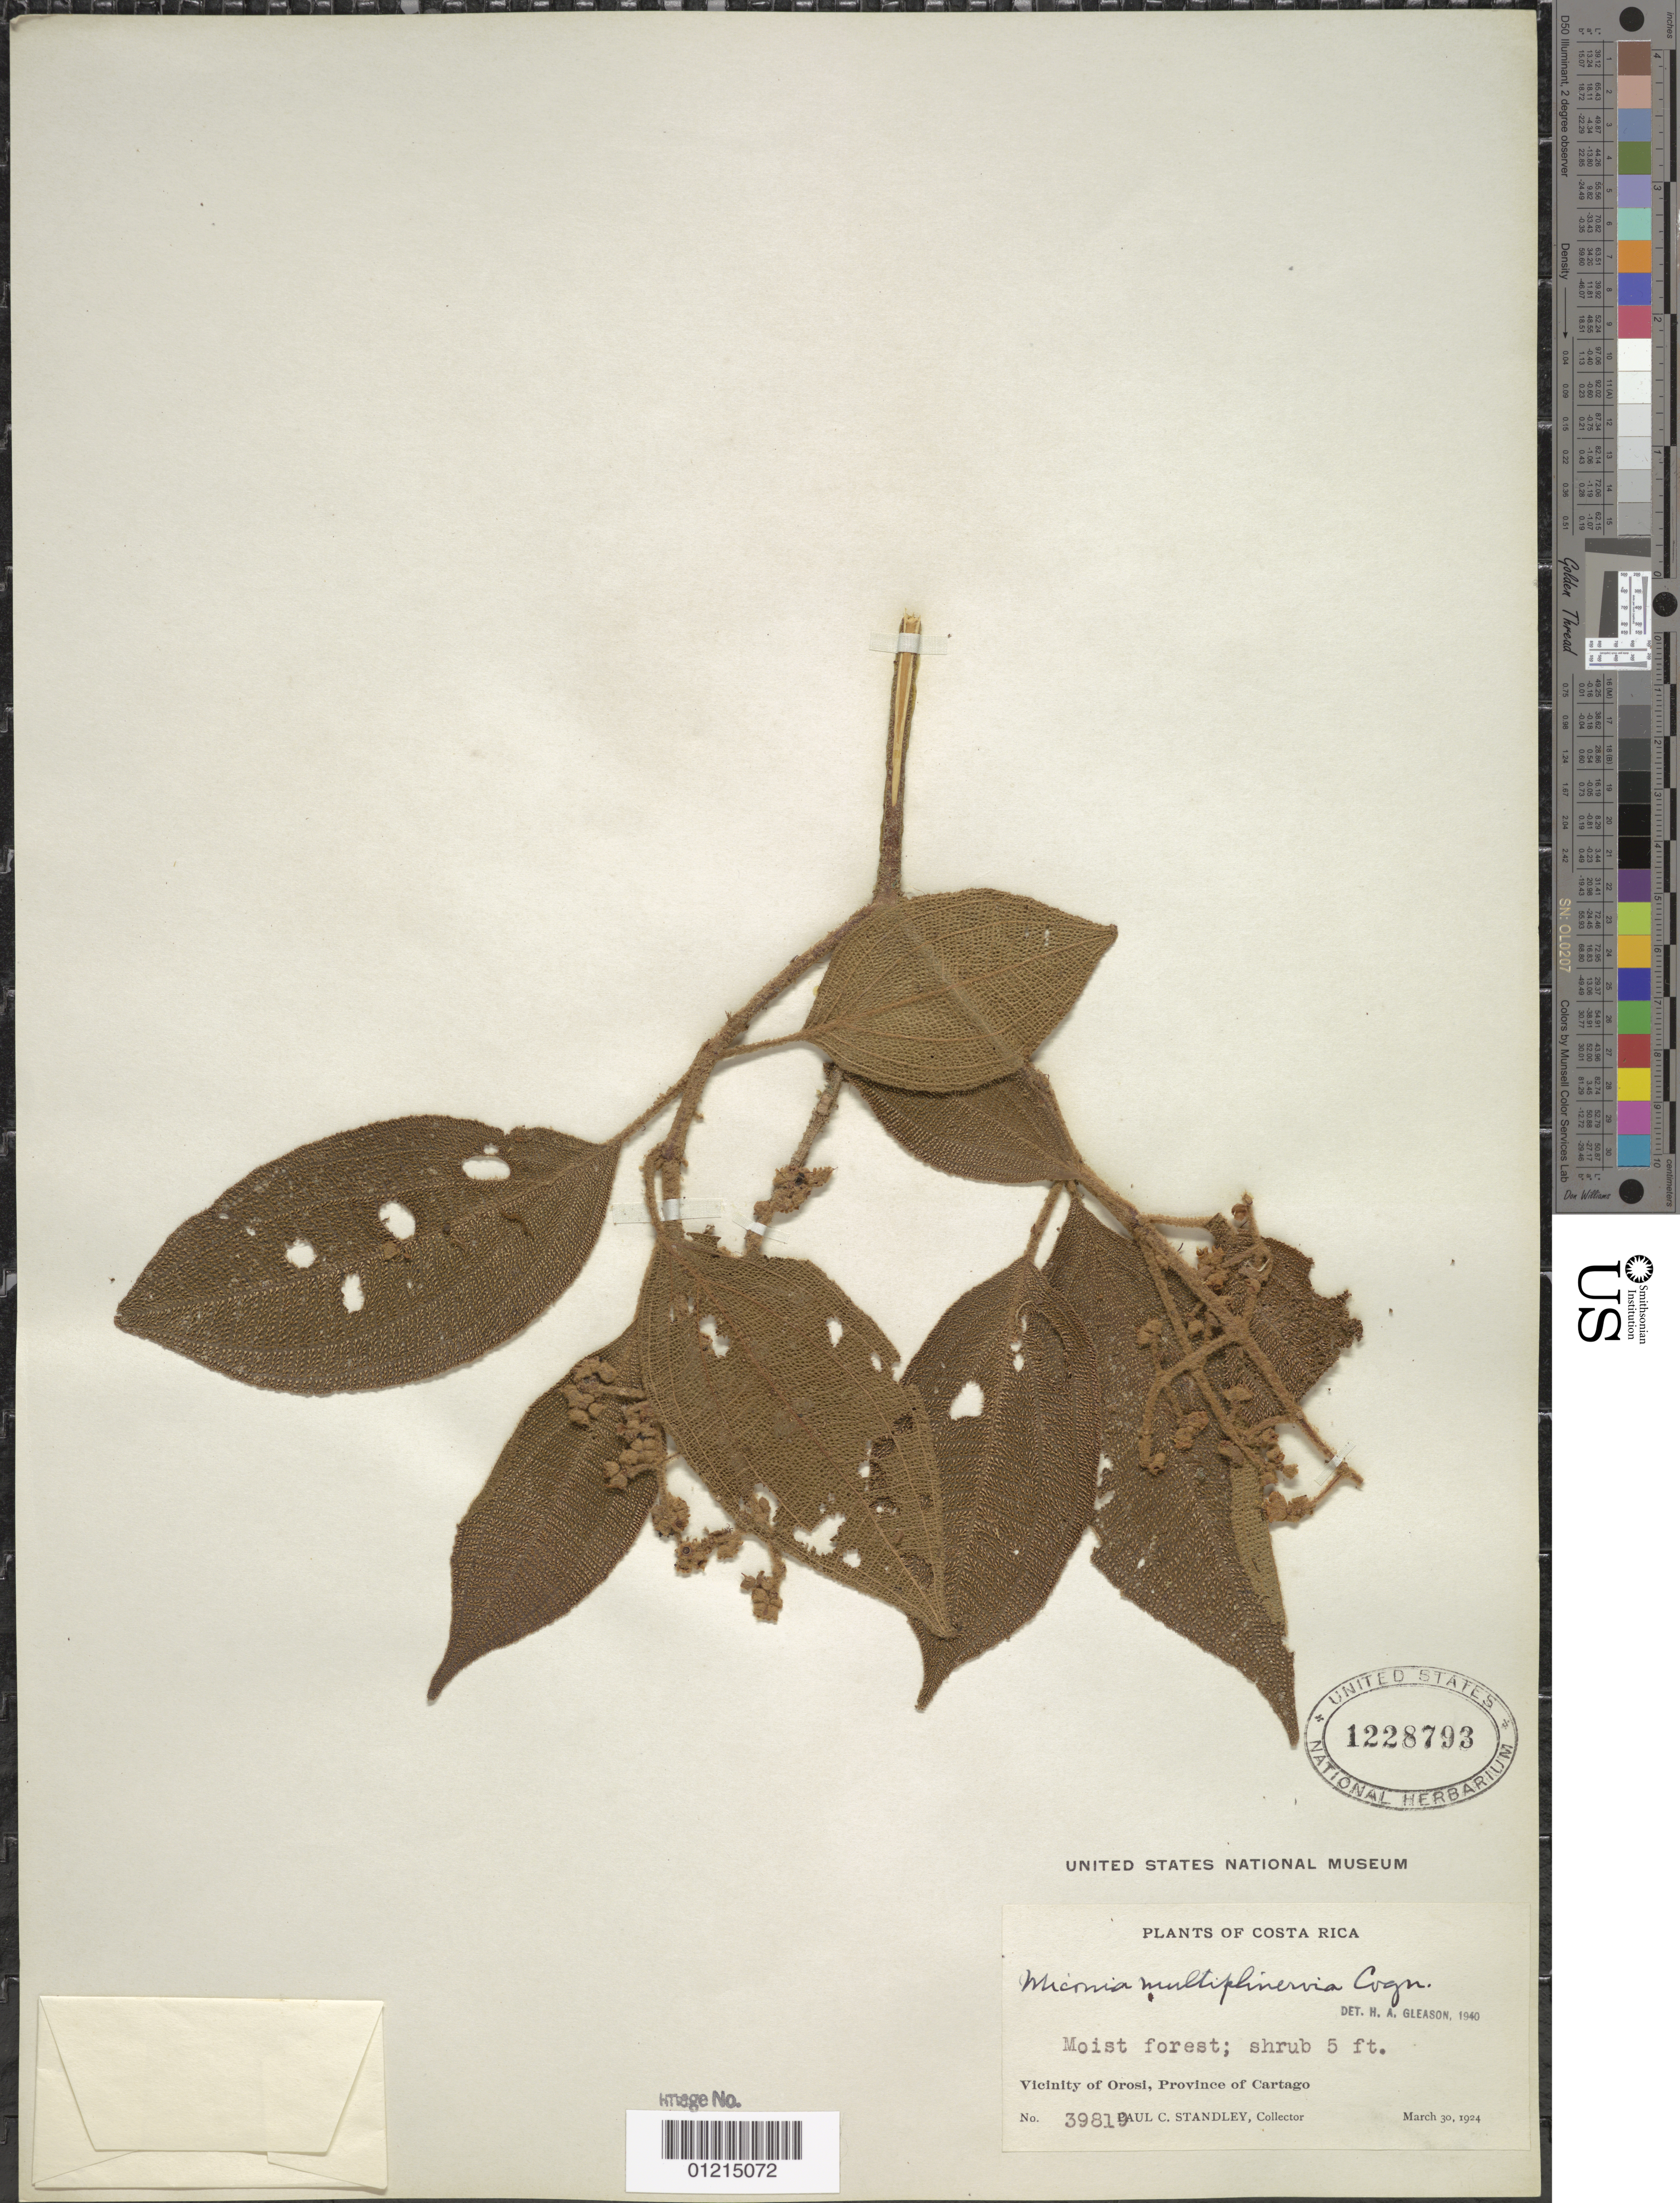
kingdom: Plantae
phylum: Tracheophyta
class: Magnoliopsida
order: Myrtales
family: Melastomataceae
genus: Miconia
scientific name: Miconia multiplinervia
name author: Cogn.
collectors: P. C. Standley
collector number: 39819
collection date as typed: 30 Mar 1924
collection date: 1924-03-30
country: Costa Rica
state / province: Cartago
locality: Vicinity of Orosi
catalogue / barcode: US 1228793